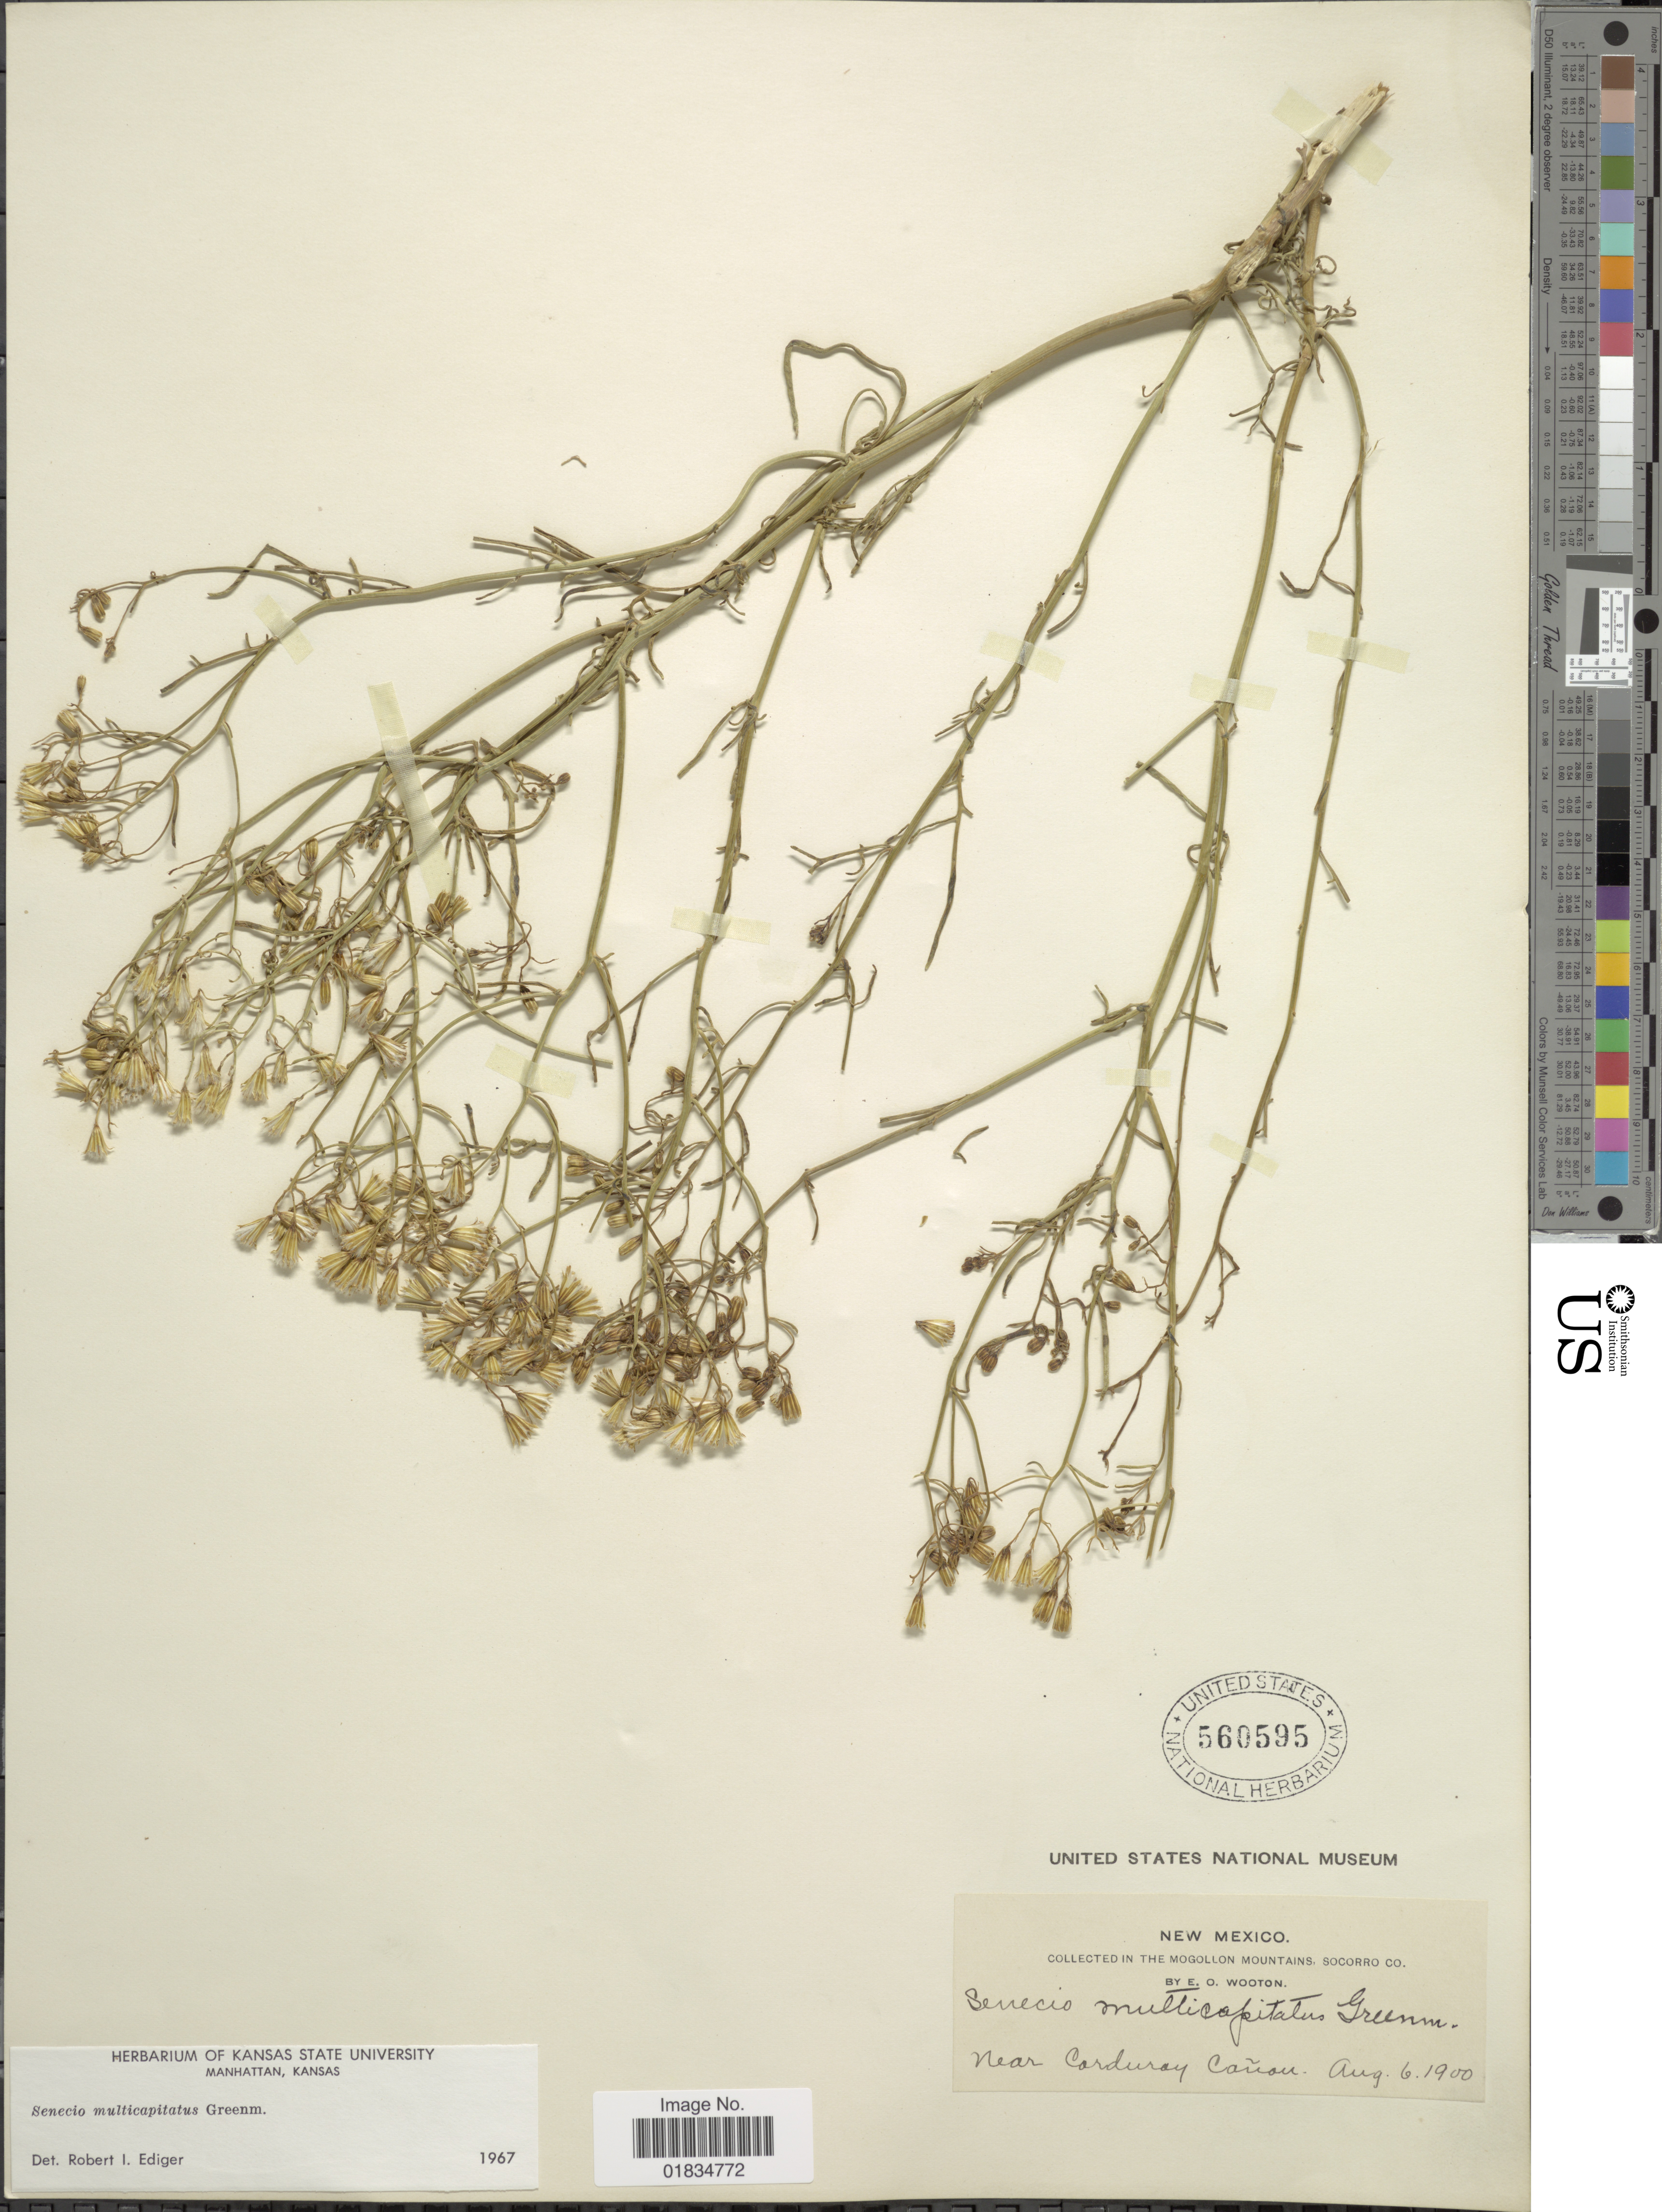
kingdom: Plantae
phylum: Tracheophyta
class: Magnoliopsida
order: Asterales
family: Asteraceae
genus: Senecio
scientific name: Senecio multicapitatus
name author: Greenm.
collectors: E. O. Wooton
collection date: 1900-08-06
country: United States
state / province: New Mexico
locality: Mogollon Mountains, Socorro Co. Near Corduray Canon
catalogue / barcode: US 560595